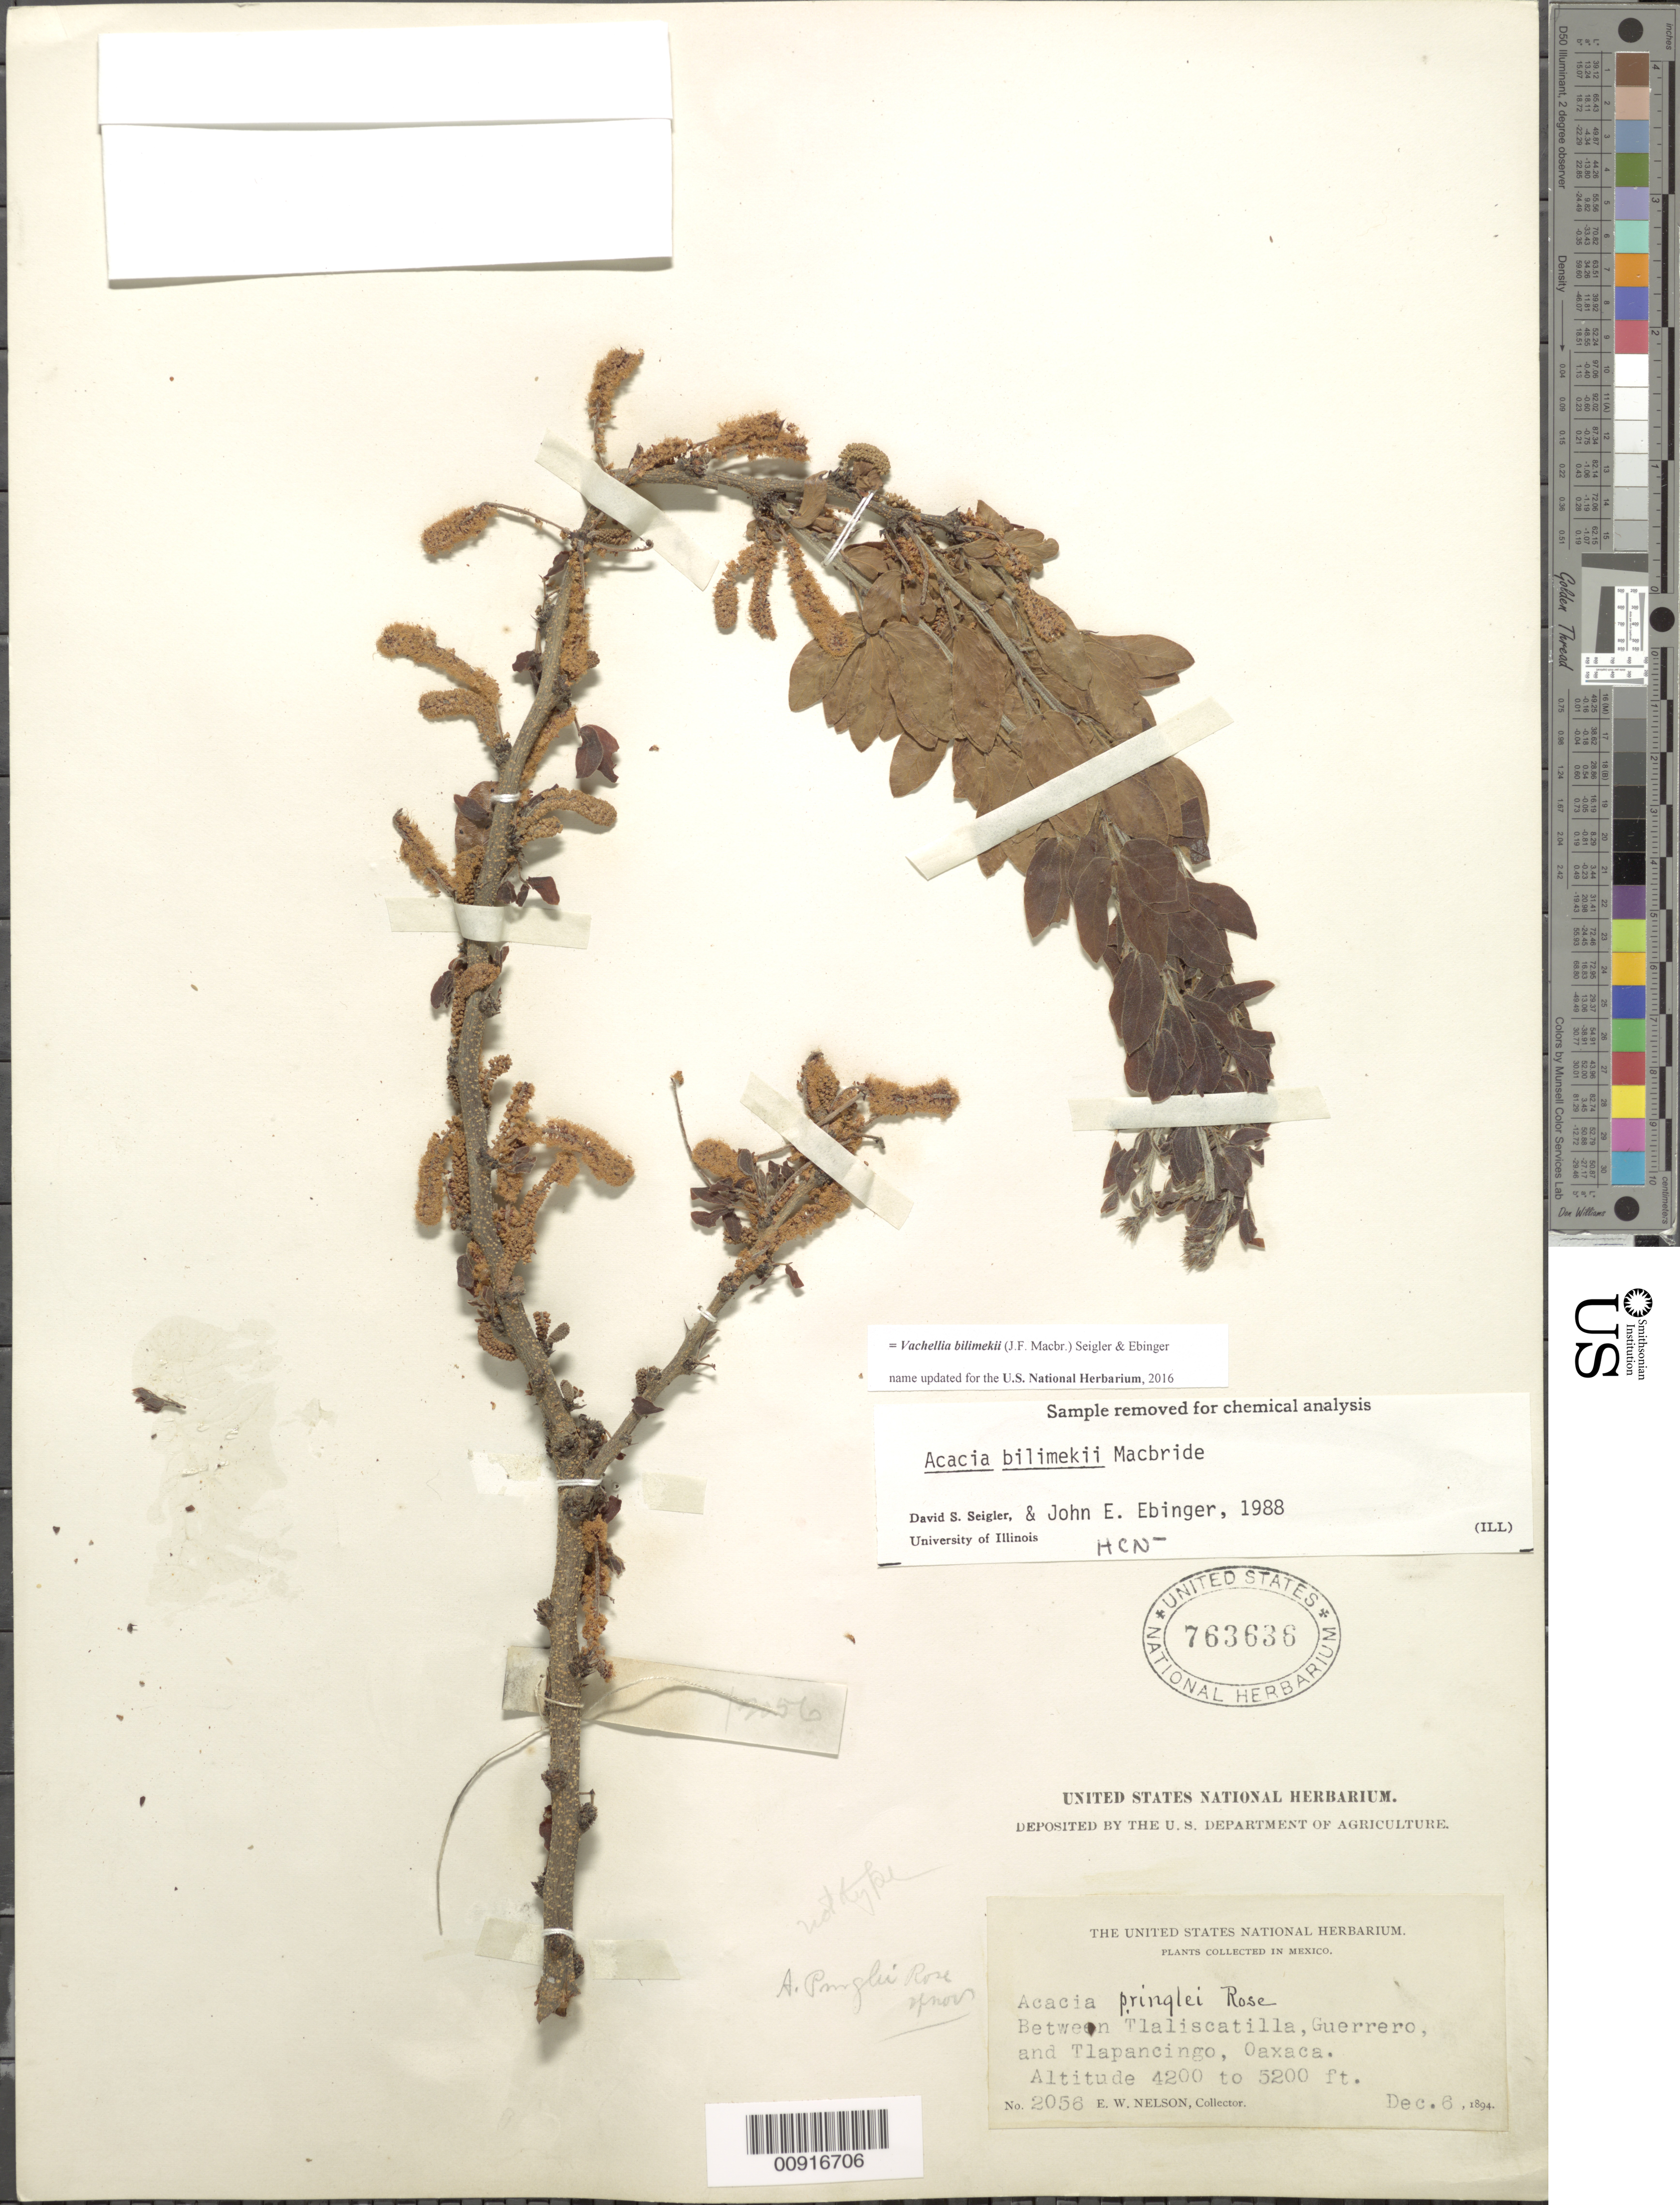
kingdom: Plantae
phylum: Tracheophyta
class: Magnoliopsida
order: Fabales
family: Fabaceae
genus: Vachellia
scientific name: Vachellia bilimekii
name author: (J.F. Macbr.) Seigler & Ebinger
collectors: E. W. Nelson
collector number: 2056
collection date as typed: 06 Dec 1894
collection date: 1894-12-06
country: Mexico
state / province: Guerrero / Oaxaca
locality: Between Tlaliscatilla, Guerrero and Tlapancingo, Oaxaca.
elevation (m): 1280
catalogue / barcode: US 763636